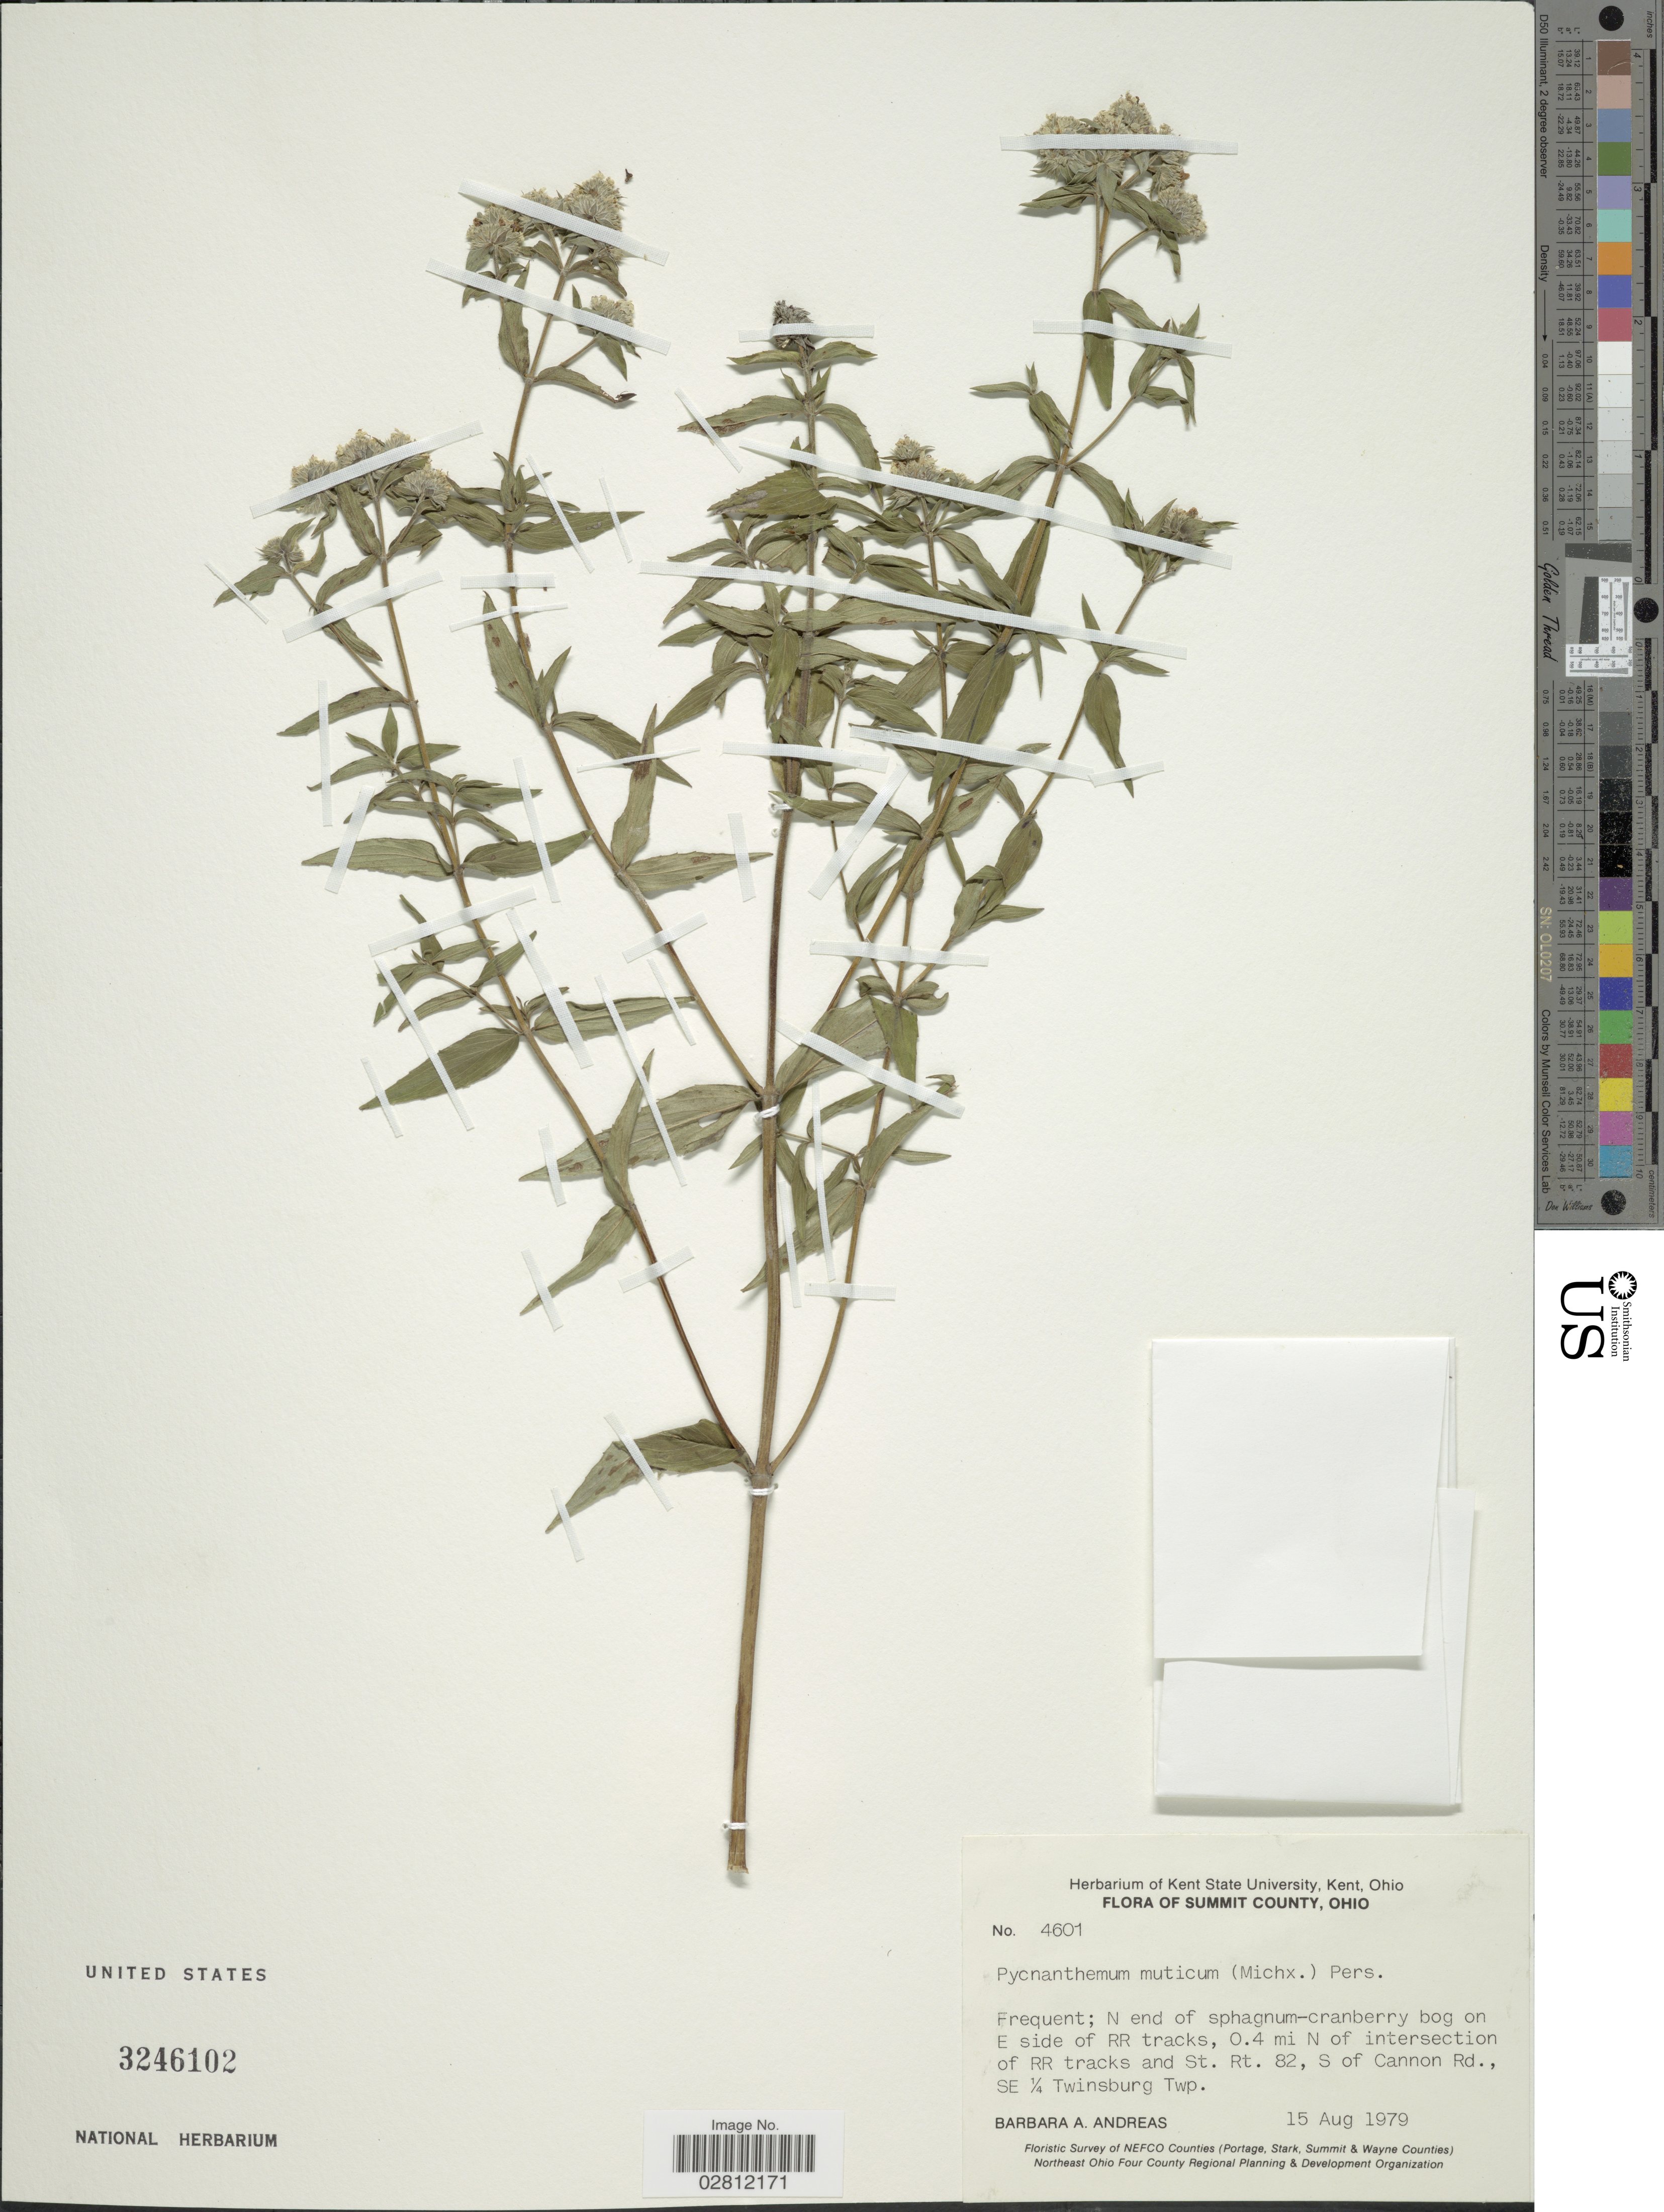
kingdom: Plantae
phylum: Tracheophyta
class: Magnoliopsida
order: Lamiales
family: Lamiaceae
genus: Pycnanthemum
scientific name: Pycnanthemum muticum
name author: (Michx.) Pers.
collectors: B. A. Andreas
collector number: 4601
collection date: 1979-08-15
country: United States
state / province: Ohio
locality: Summit County, Frequent; N end of sphagnum-cranberry bog on E side of RR tracks, 0.4 mi N of intersection of RR tracks and St. Rt. 82, S of Cannon Rd., SE 1/4 Twinsburg Twp.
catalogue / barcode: US 3246102